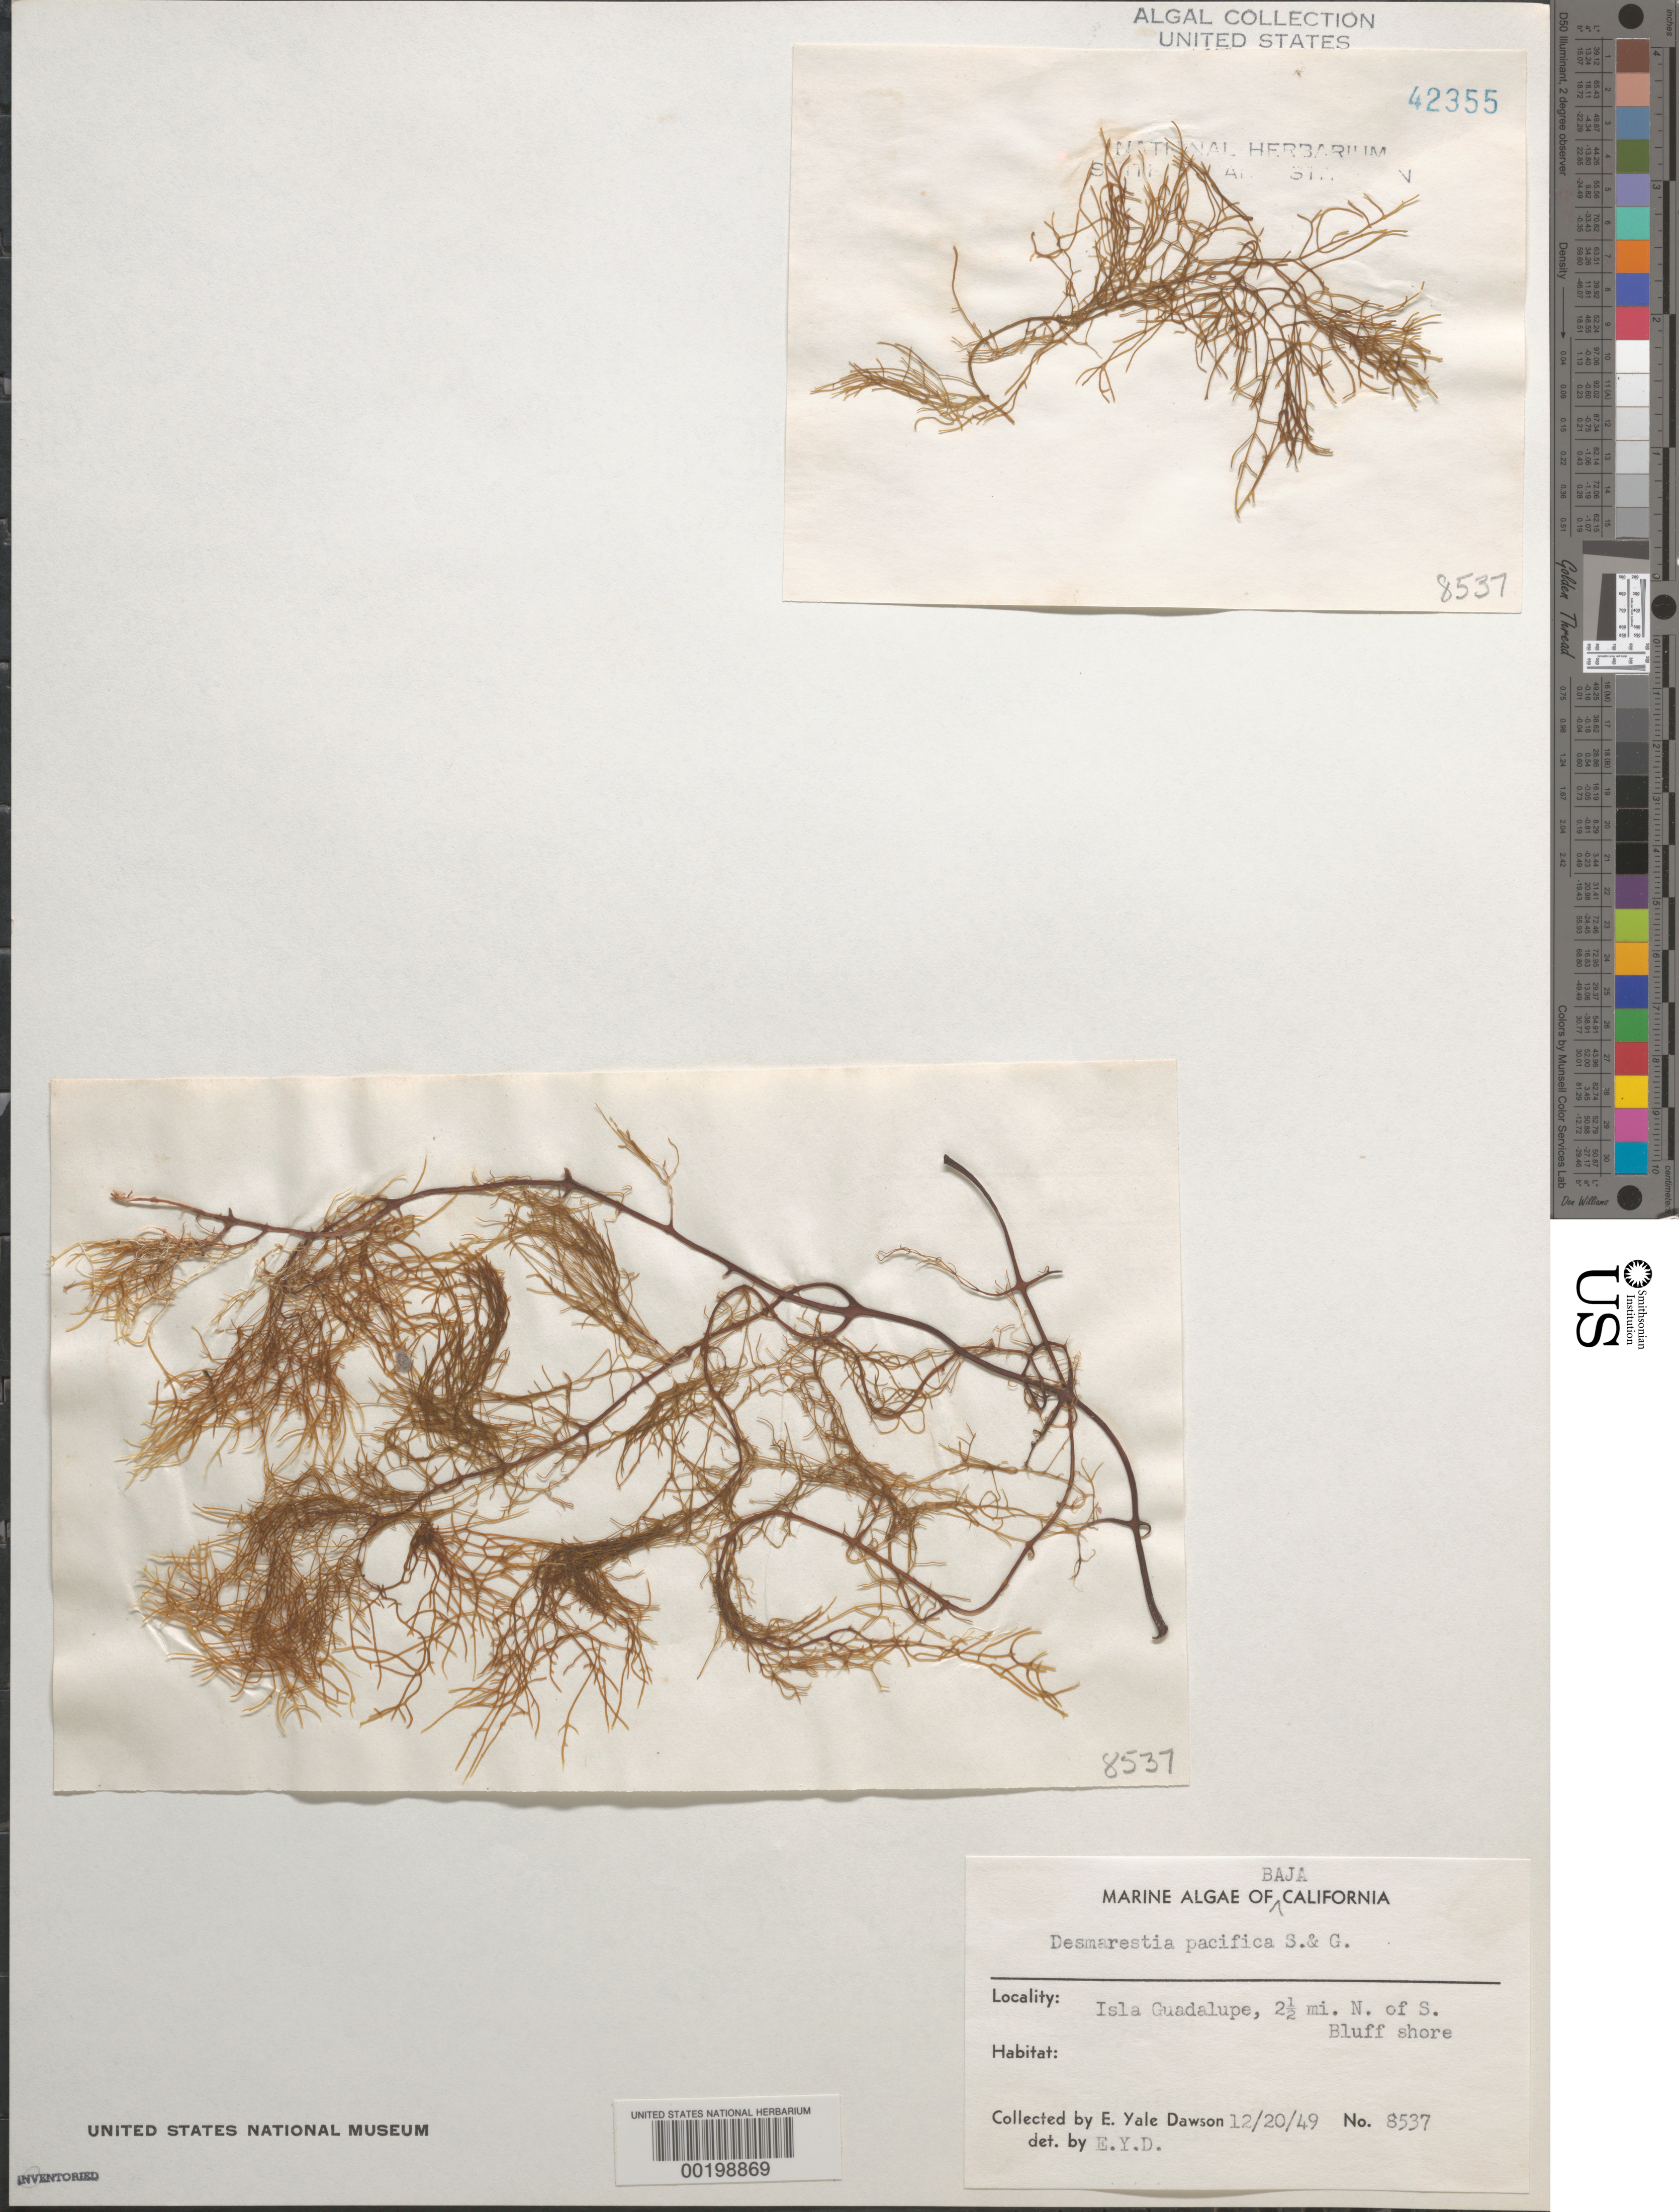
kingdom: Chromista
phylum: Ochrophyta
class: Phaeophyceae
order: Desmarestiales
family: Desmarestiaceae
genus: Desmarestia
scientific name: Desmarestia viridis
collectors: E. Y. Dawson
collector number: EYD 8537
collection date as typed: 20 Dec 1949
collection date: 1949-12-20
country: Mexico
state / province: Baja California Norte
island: Isla Guadalupe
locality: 2.5 miles north of South Bluff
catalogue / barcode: US 42355